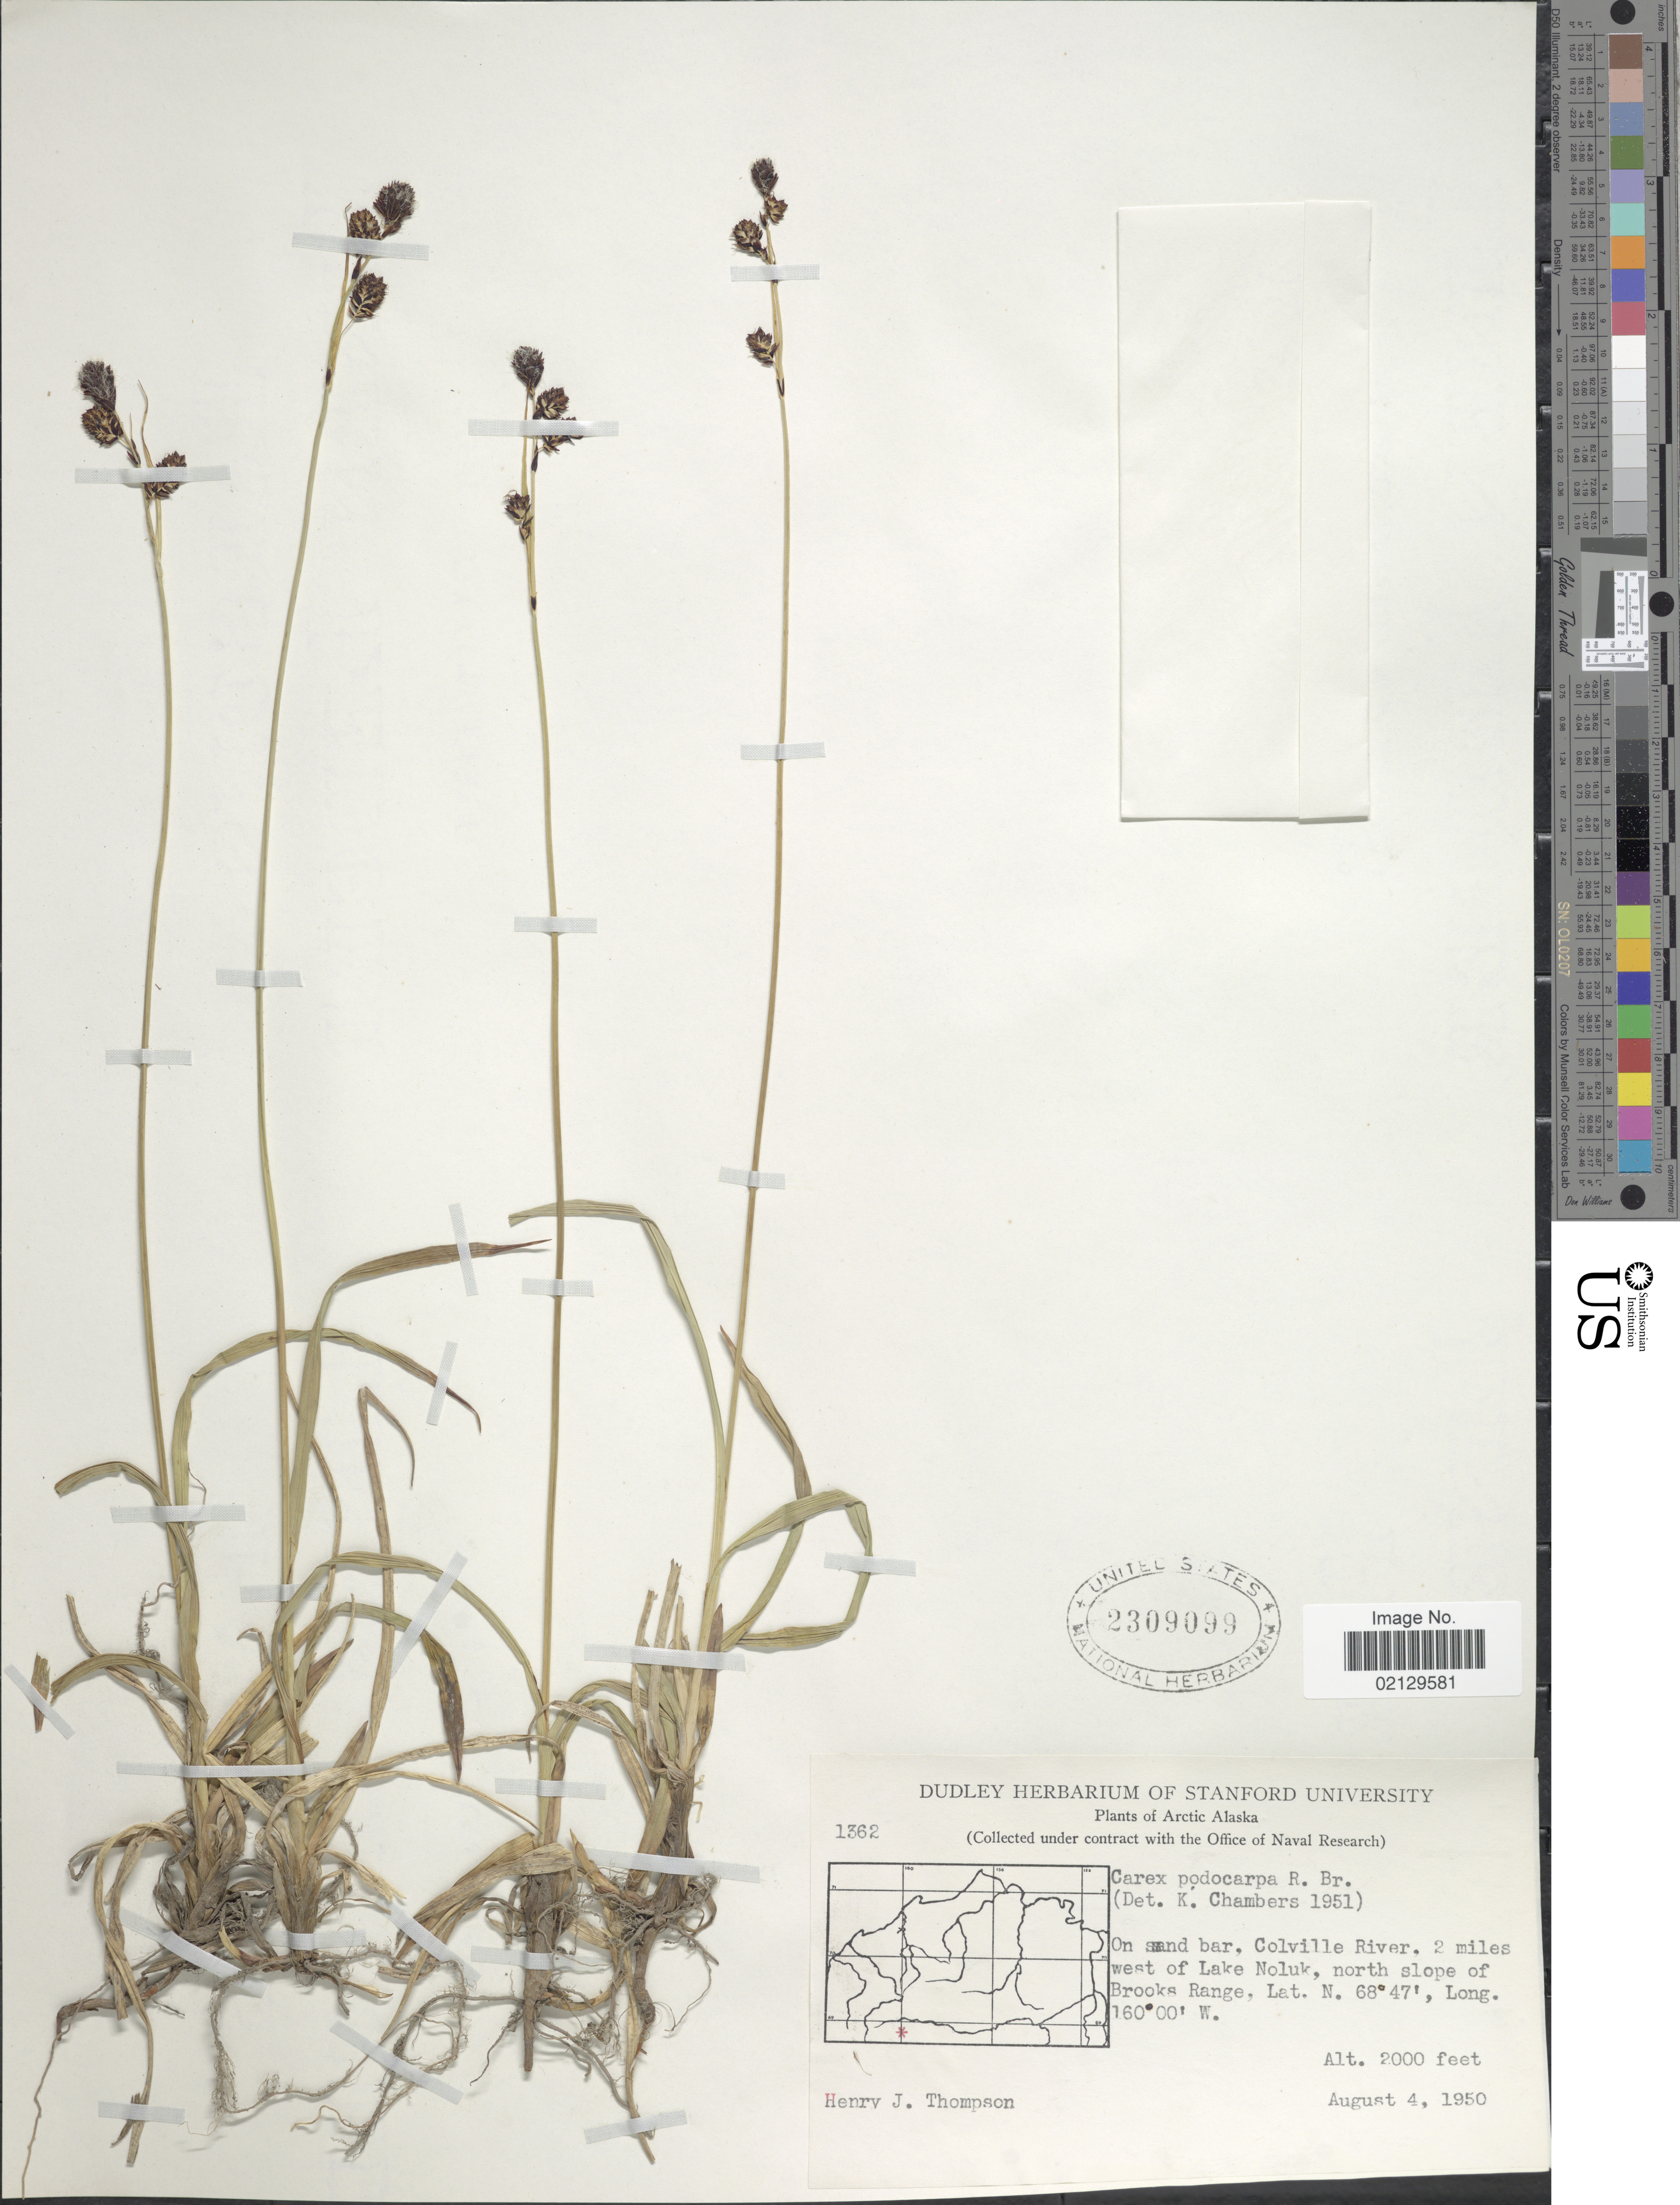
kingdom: Plantae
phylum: Tracheophyta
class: Liliopsida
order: Poales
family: Cyperaceae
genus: Carex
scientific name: Carex podocarpa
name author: R. Br.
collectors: H. J. Thompson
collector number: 1362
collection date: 1950-08-04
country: United States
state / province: Alaska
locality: Arctic Alaska. On sand bar, Colville River, 2 miles west of Lake Noluk, north slope of Brooks Range.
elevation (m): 610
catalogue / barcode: US 2309099